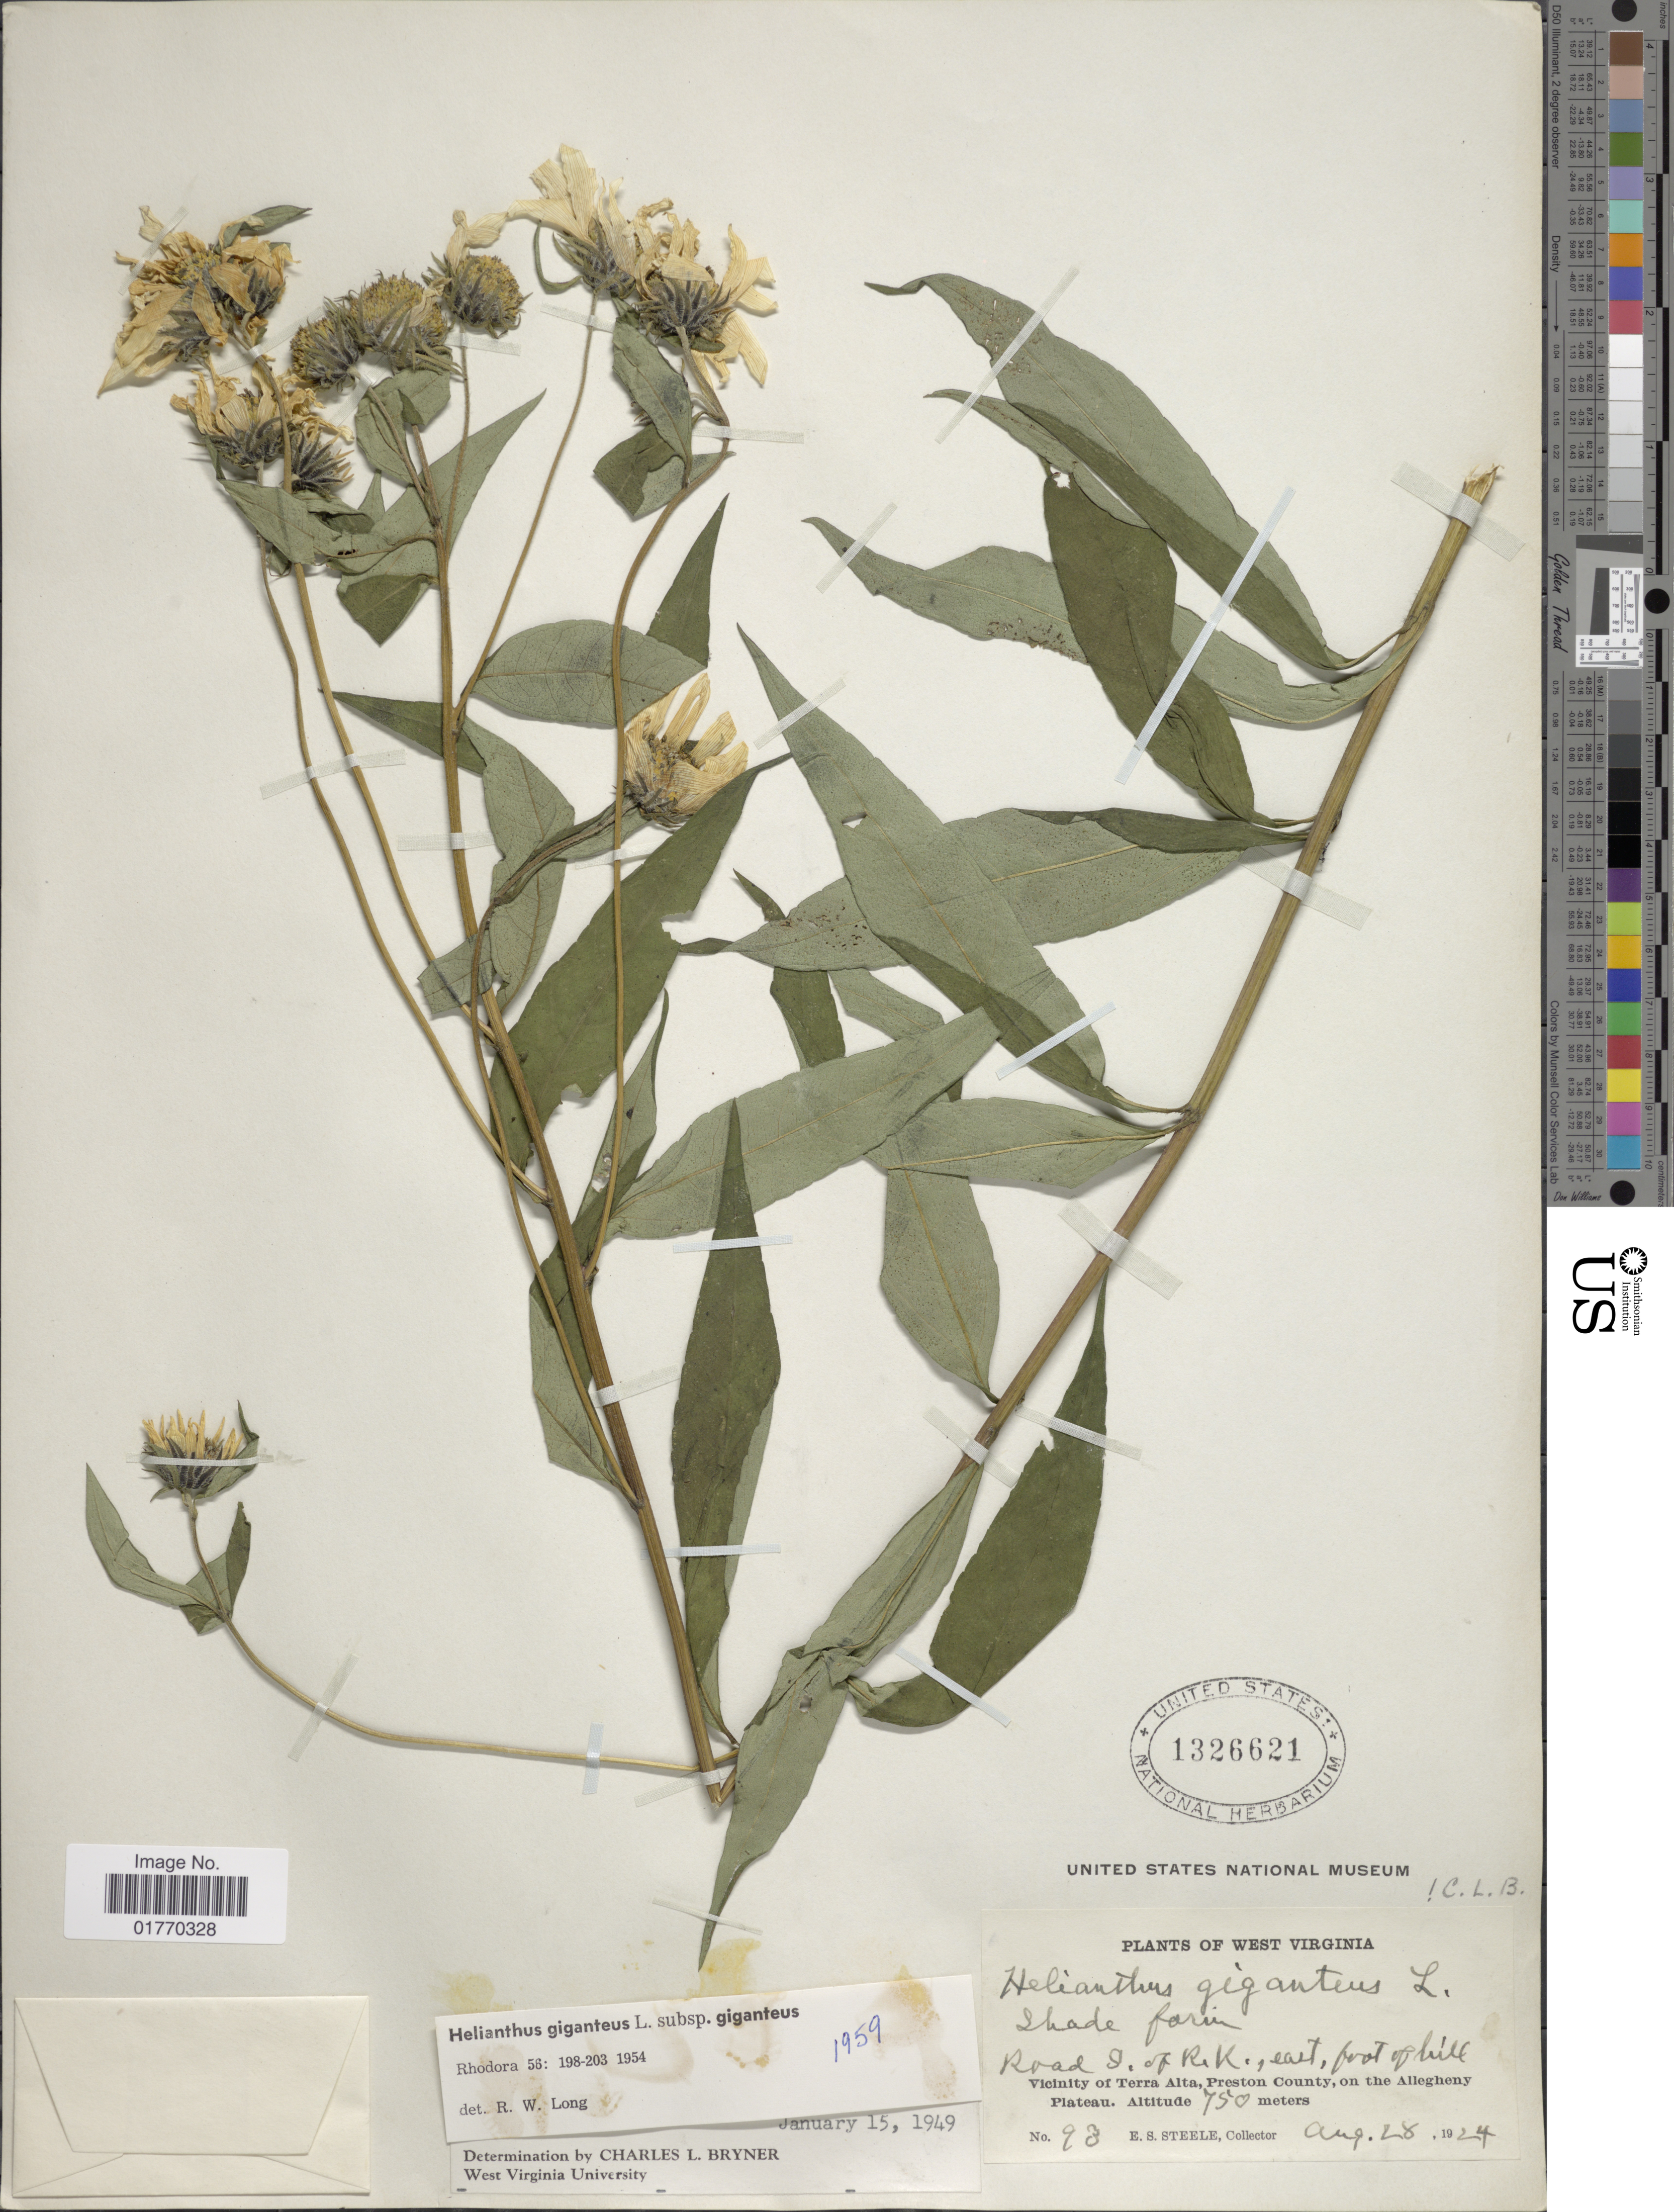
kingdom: Plantae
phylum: Tracheophyta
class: Magnoliopsida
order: Asterales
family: Asteraceae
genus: Helianthus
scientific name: Helianthus giganteus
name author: L.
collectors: E. Steele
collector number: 93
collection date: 1924-08-28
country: United States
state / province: West Virginia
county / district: Preston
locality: Road S. of R. K. east, foot of hill, Vicinity of Terra Alta, Preston County, on the Allgheny Plateau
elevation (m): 750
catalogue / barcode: US 1326621